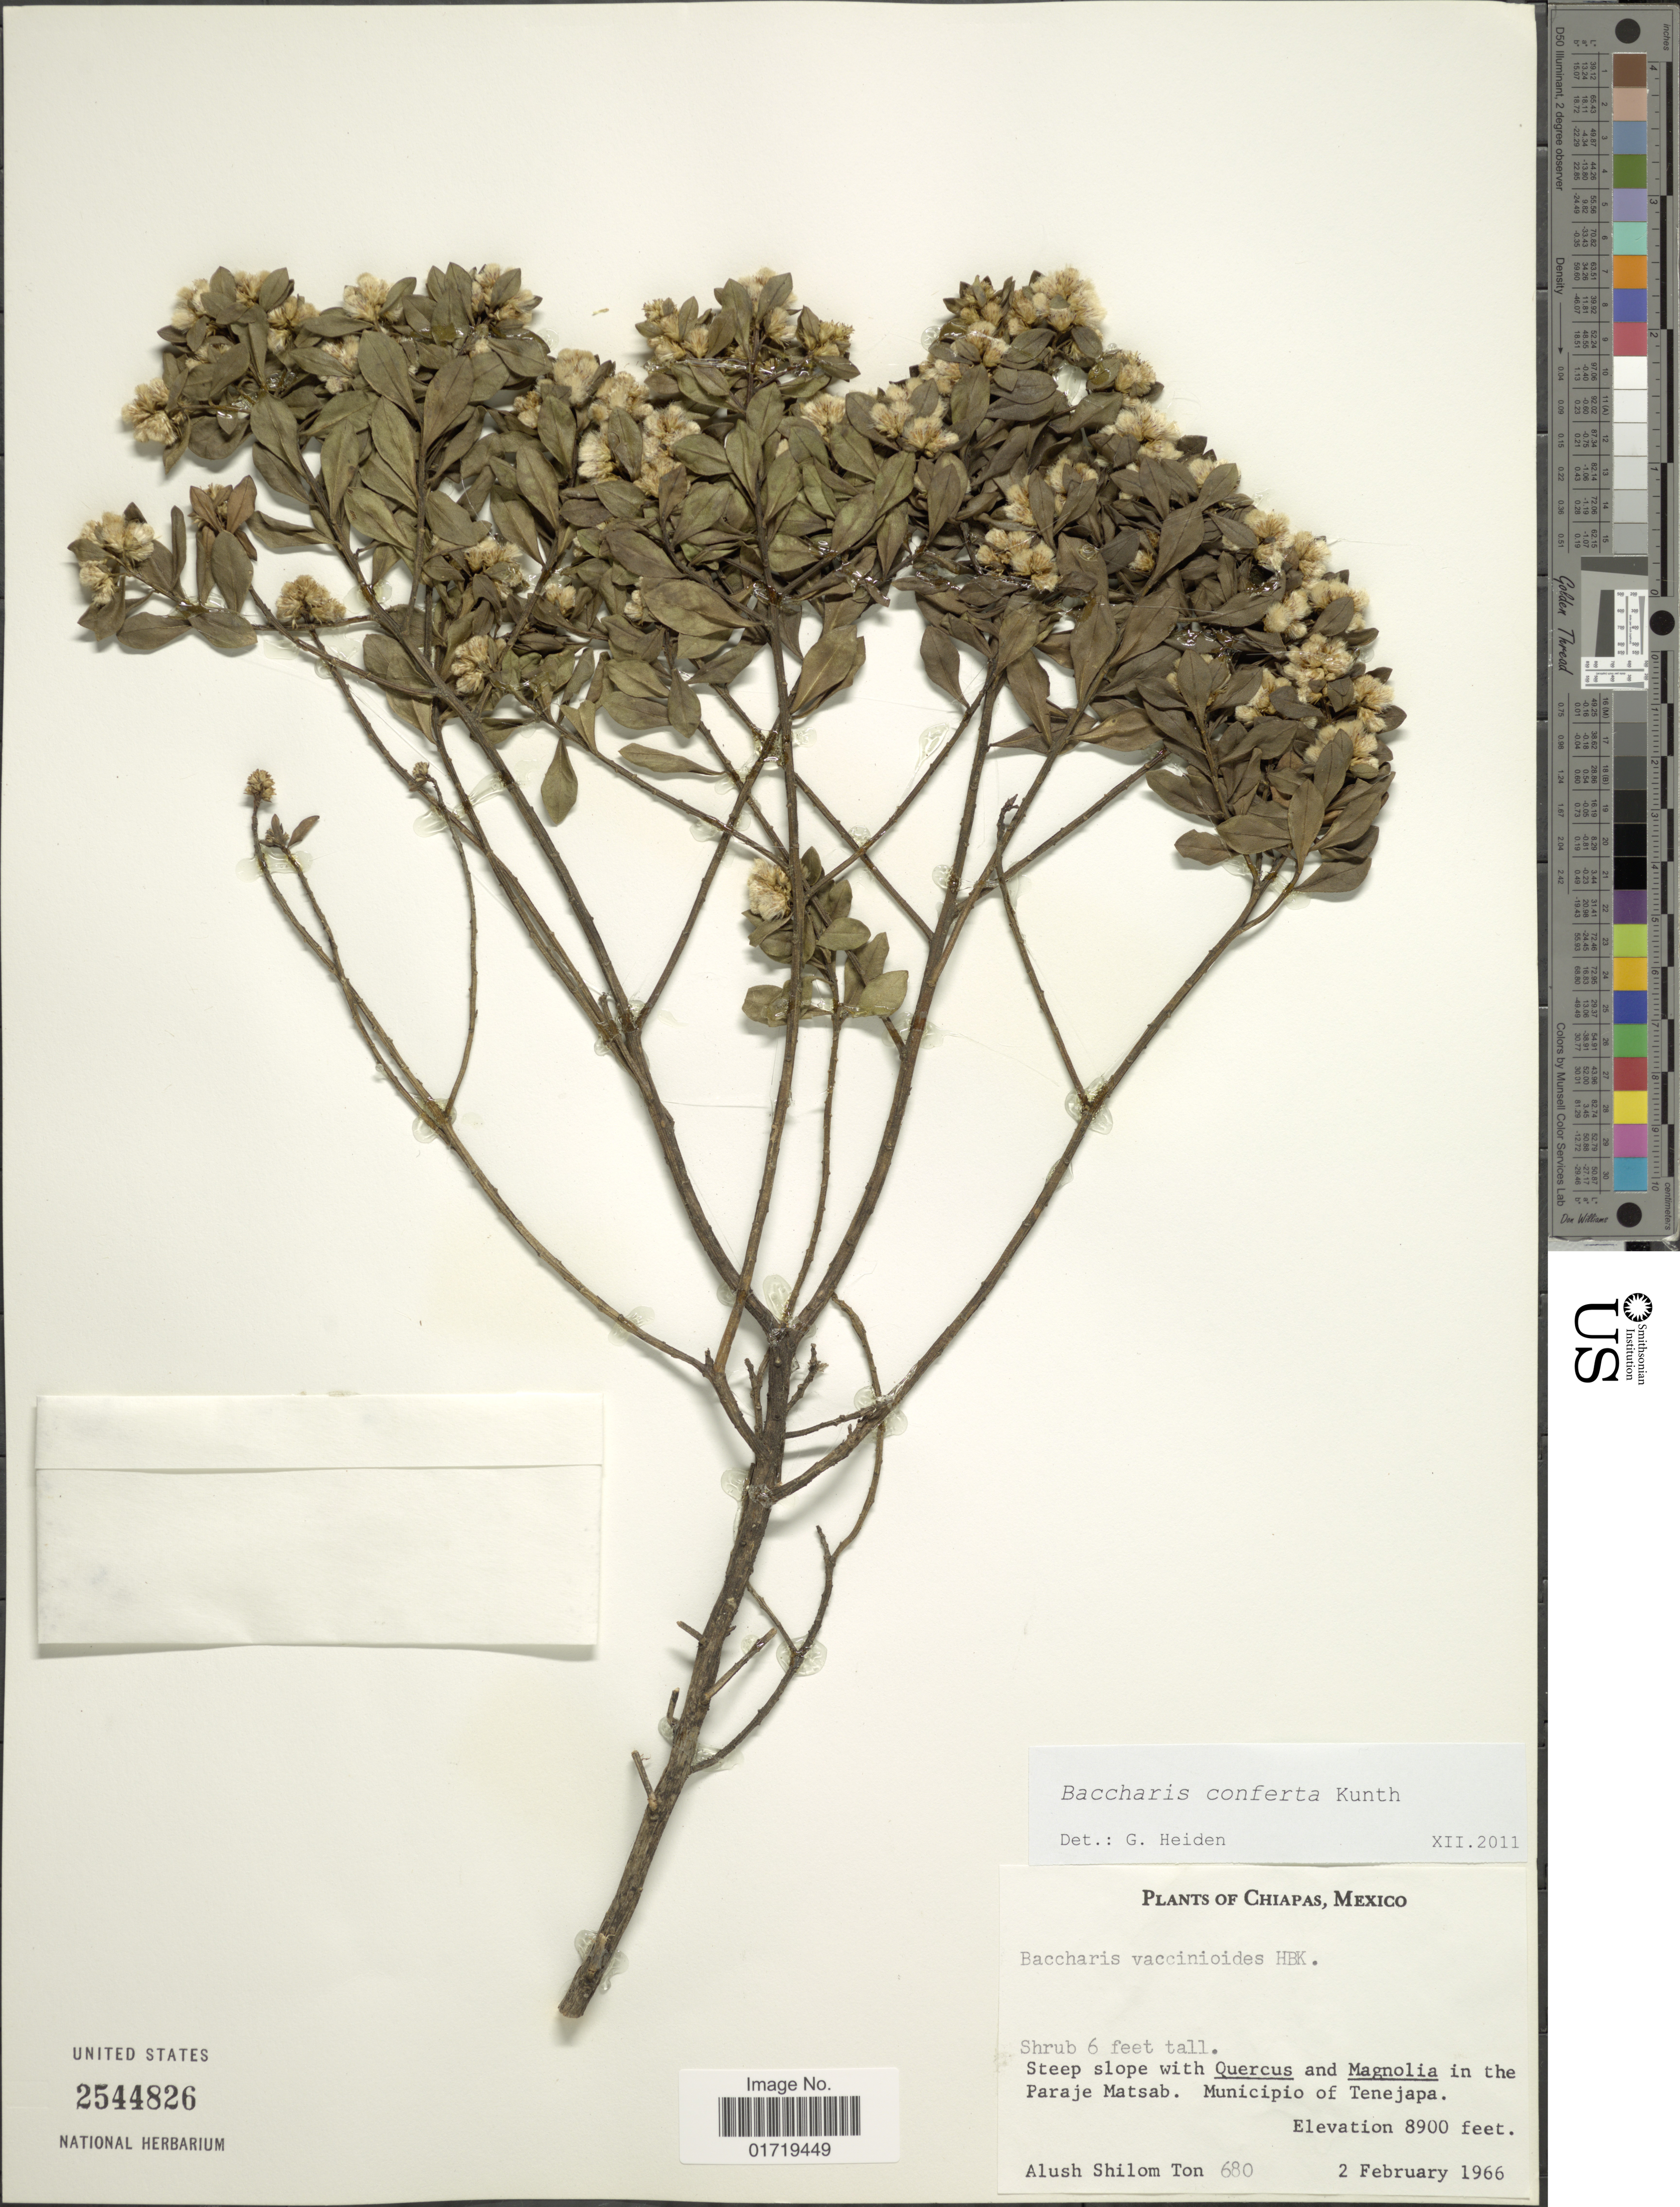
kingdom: Plantae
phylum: Tracheophyta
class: Magnoliopsida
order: Asterales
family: Asteraceae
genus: Baccharis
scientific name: Baccharis conferta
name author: Kunth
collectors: A. S. Ton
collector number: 680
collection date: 1966-02-02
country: Mexico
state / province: Chiapas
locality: In the Paraje Matsab, Municipio of Tenejapa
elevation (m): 2713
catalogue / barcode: US 2544826